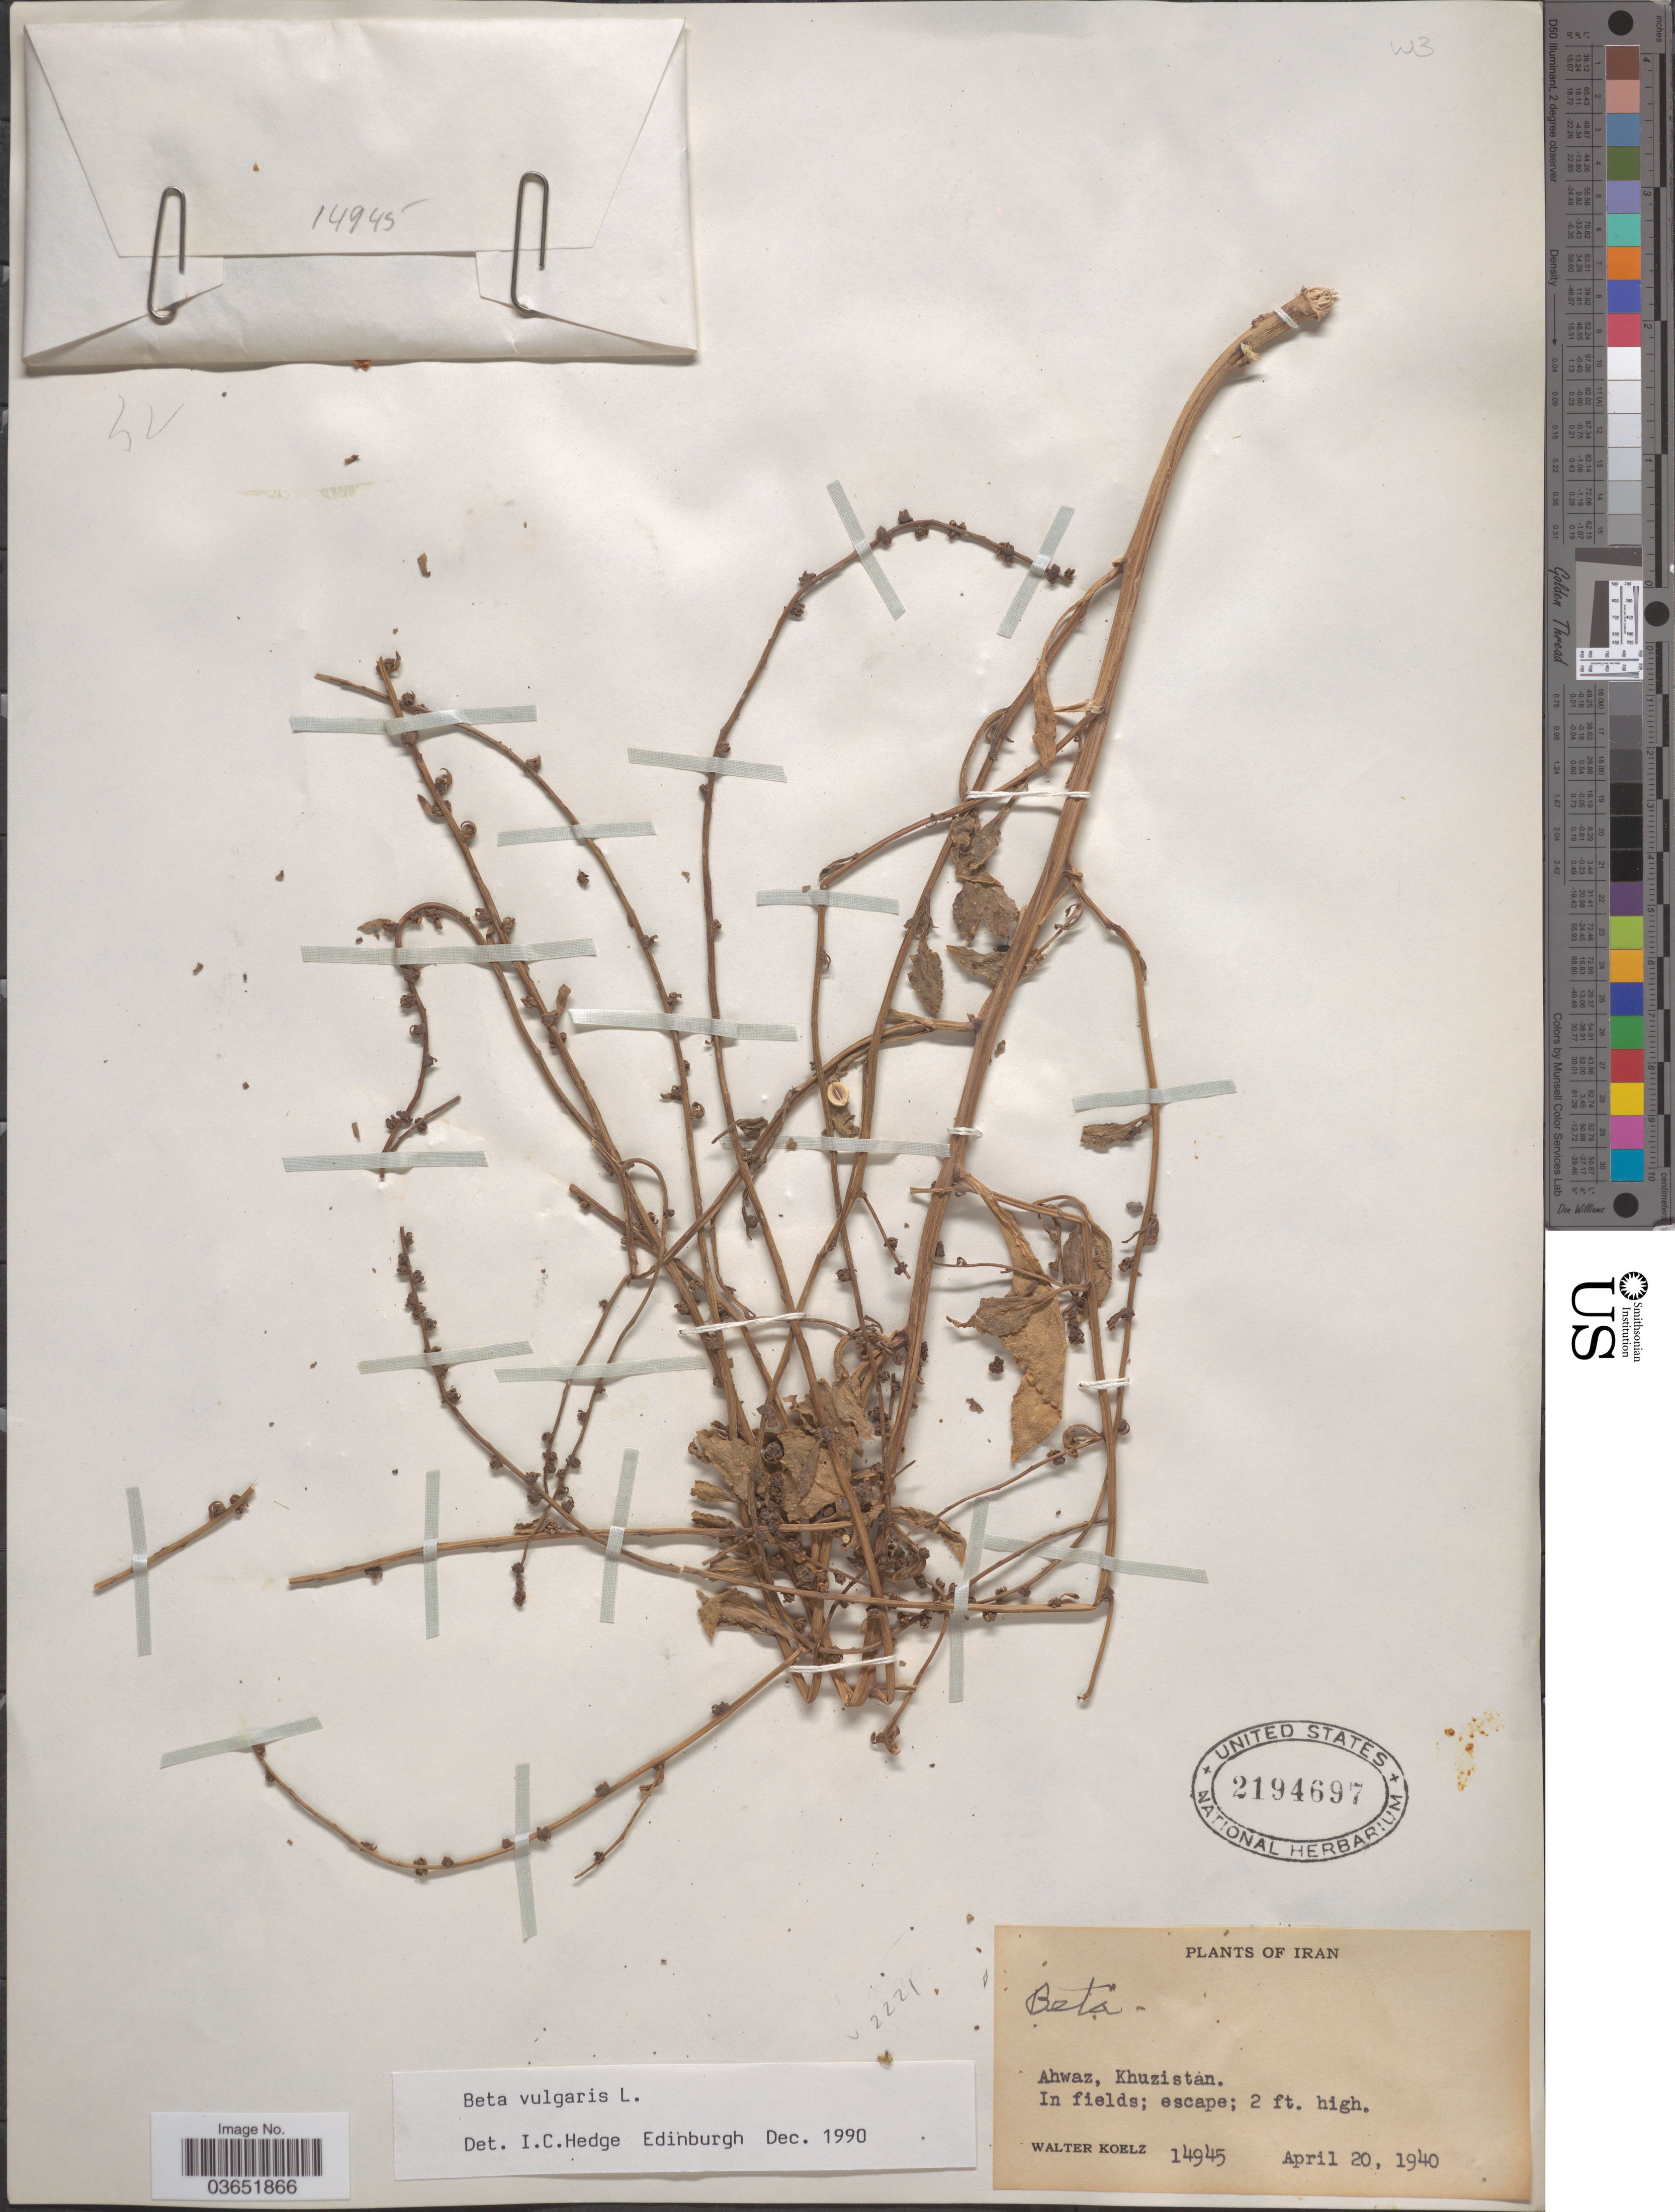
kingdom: Plantae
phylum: Tracheophyta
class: Magnoliopsida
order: Caryophyllales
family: Amaranthaceae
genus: Beta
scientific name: Beta vulgaris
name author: L.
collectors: W. N. Koelz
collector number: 14945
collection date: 1940-04-20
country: Iran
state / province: Khuzestan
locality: Ahwaz, Khuzistan.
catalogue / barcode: US 2194697